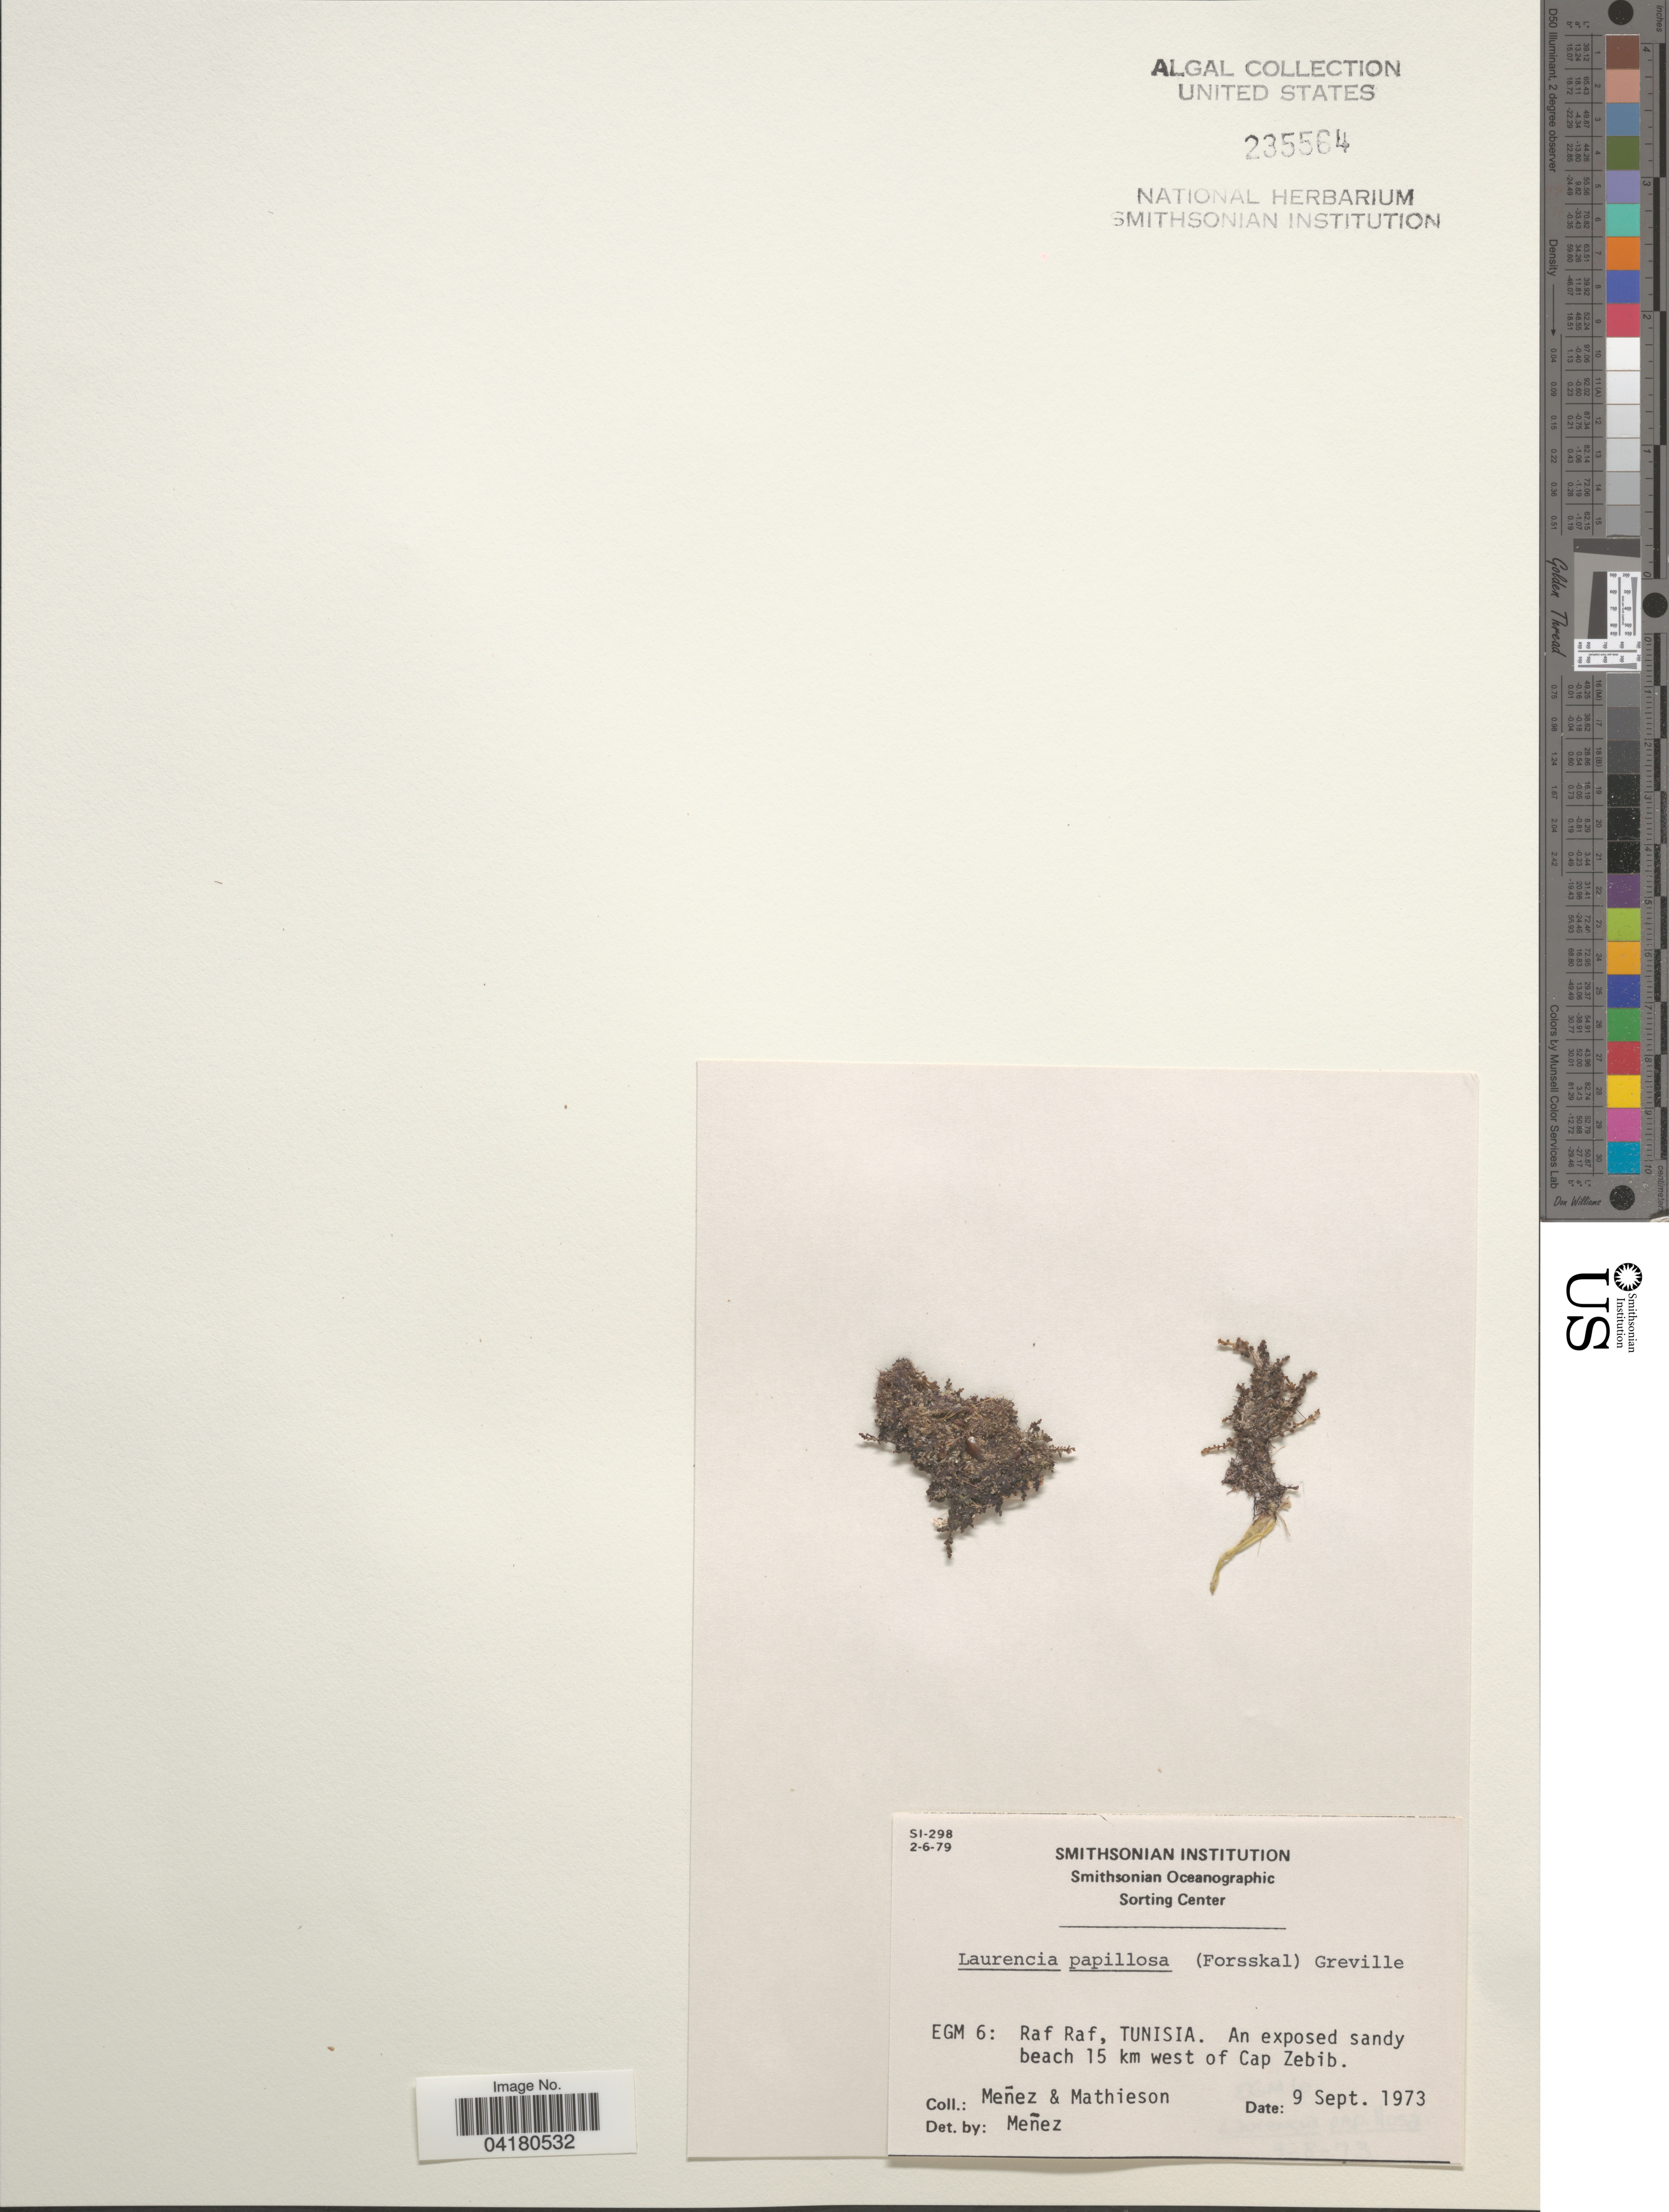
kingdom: Plantae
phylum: Rhodophyta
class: Florideophyceae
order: Ceramiales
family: Rhodomelaceae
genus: Palisada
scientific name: Palisada perforata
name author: (Bory) K.W. Nam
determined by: Algae name updating Project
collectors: Menez & Mathieson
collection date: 1973-09-09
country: Tunisia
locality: EGM 6: Raf Raf, Tunisia. An exposed sandy beach 15 km west of Cap Zebib.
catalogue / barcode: US 235564